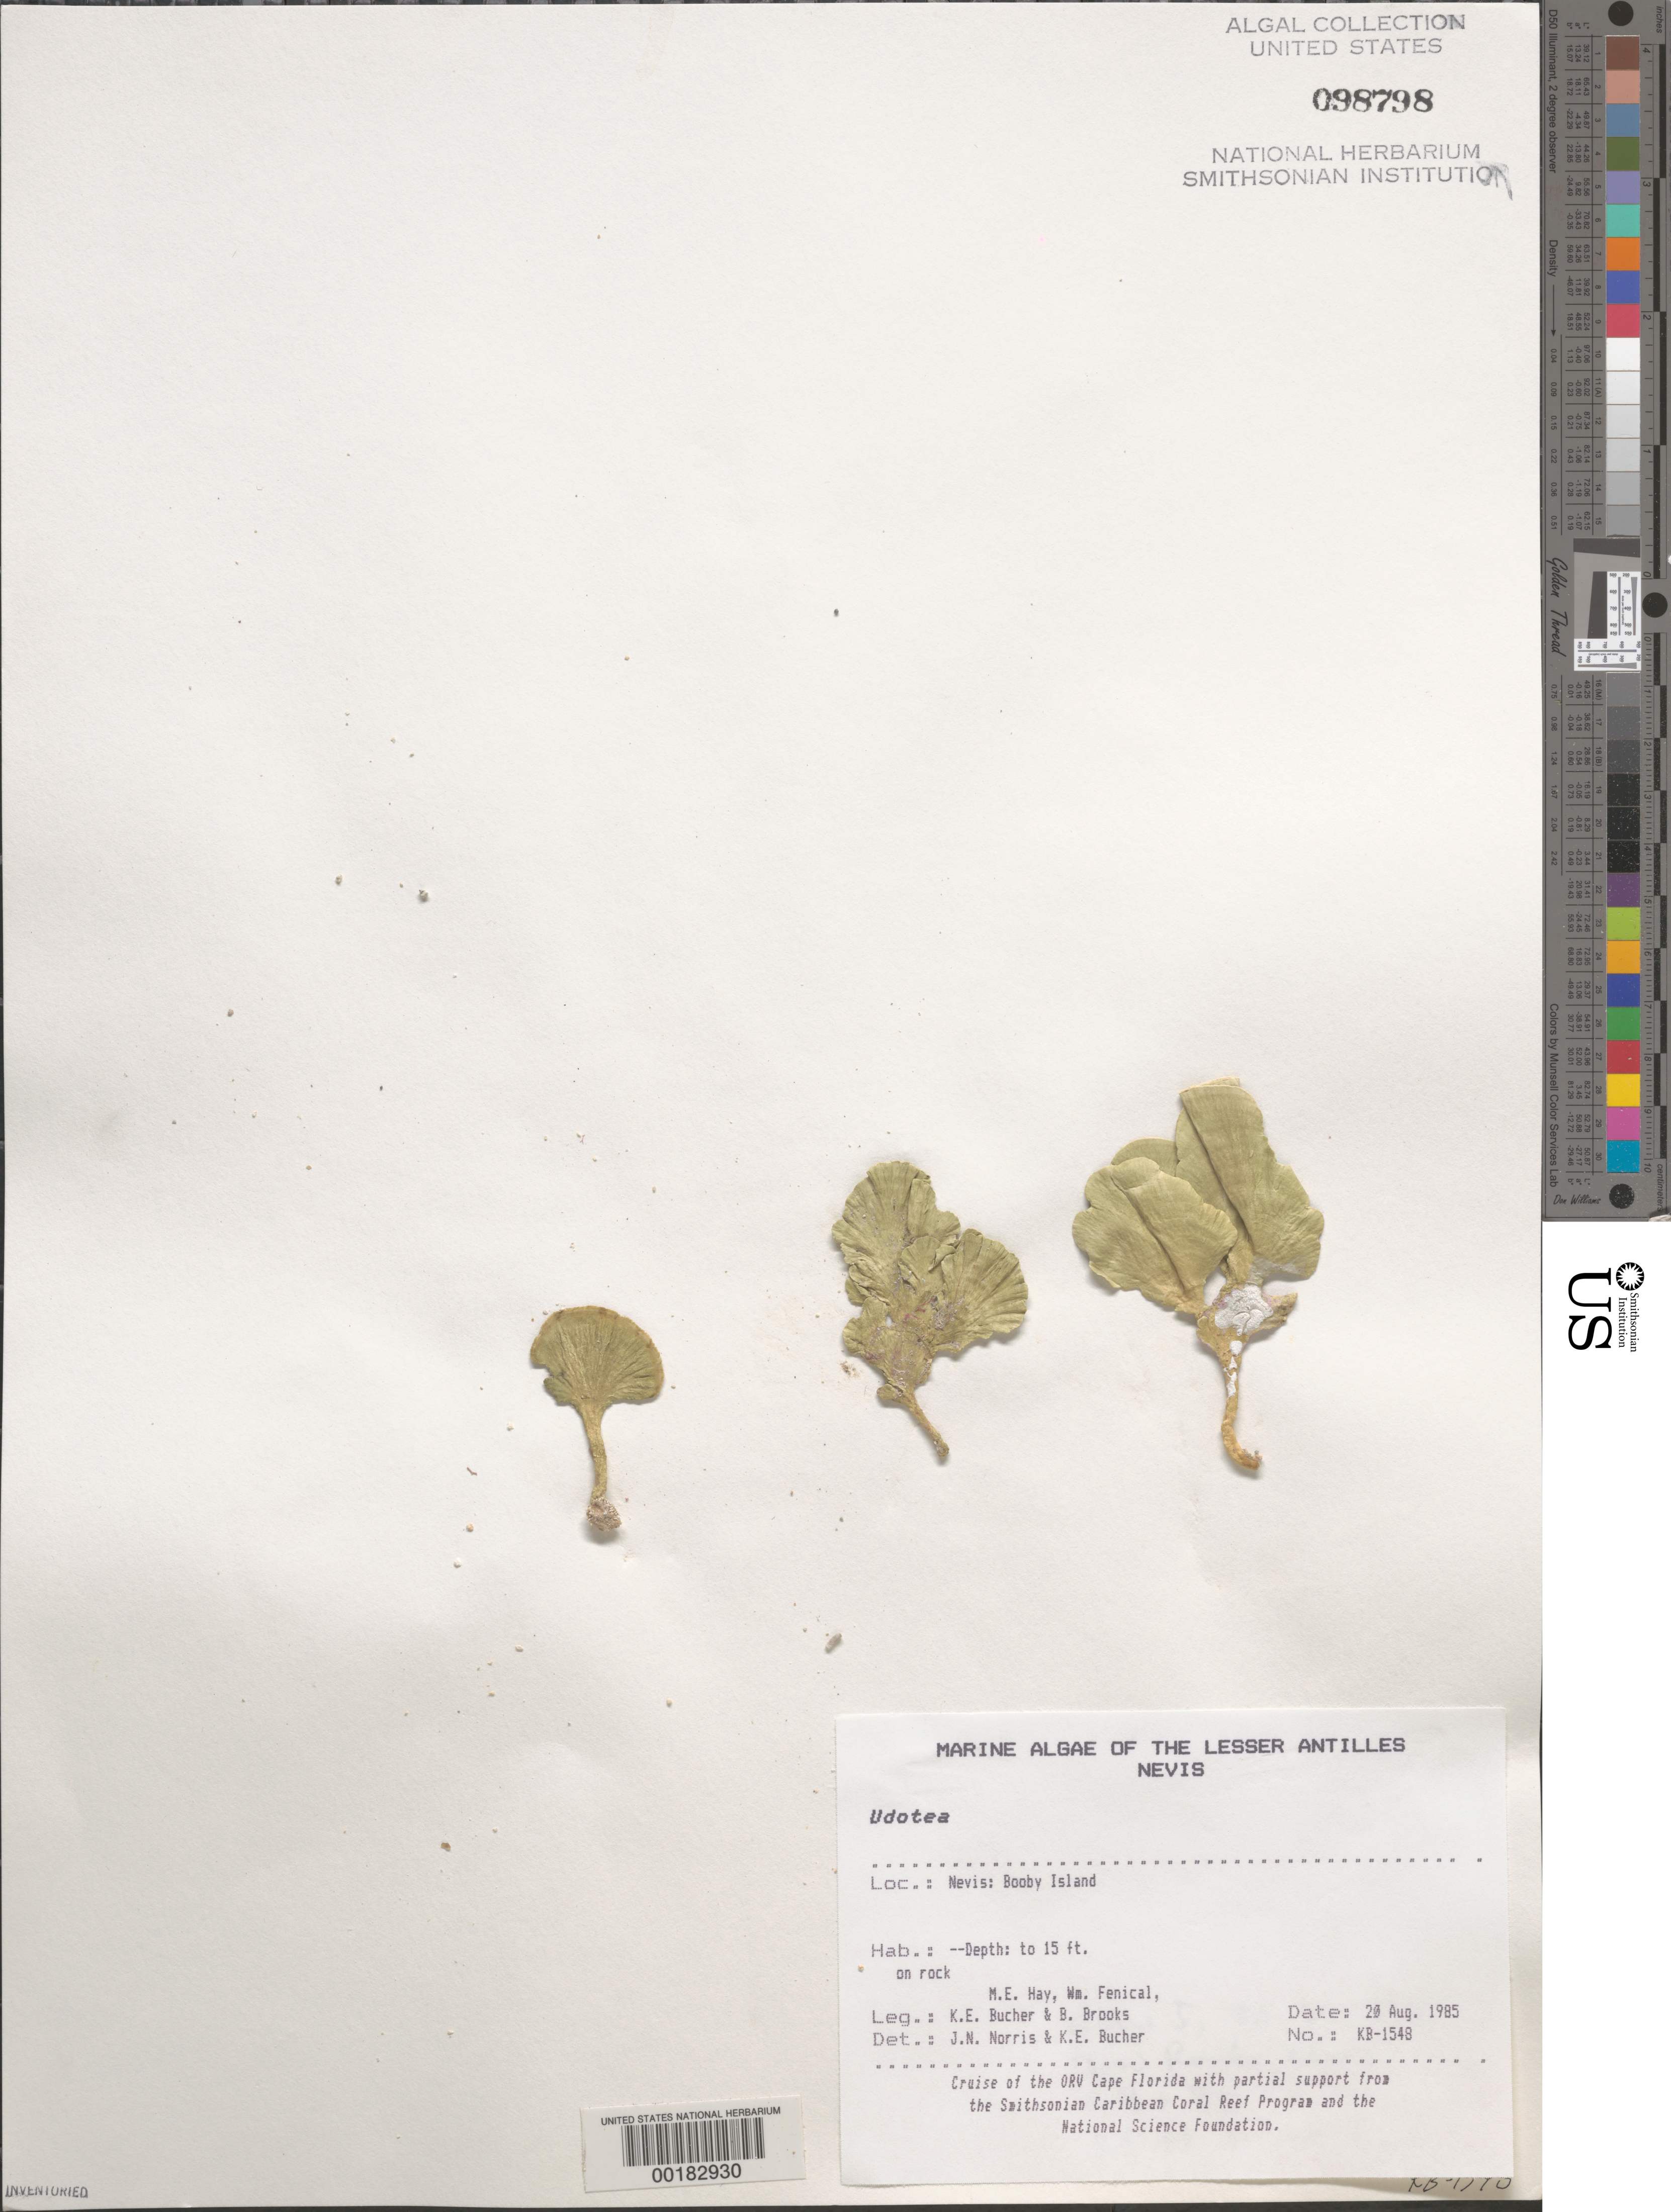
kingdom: Plantae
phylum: Chlorophyta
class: Ulvophyceae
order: Bryopsidales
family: Udoteaceae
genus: Udotea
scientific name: Udotea sp.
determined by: Norris, J. N.; Bucher, K. E.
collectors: K. E. Bucher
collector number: Kb-1548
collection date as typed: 20 Aug 1985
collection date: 1985-08-20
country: St. Christopher-Nevis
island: Nevis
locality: Booby Island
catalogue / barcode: US 98798